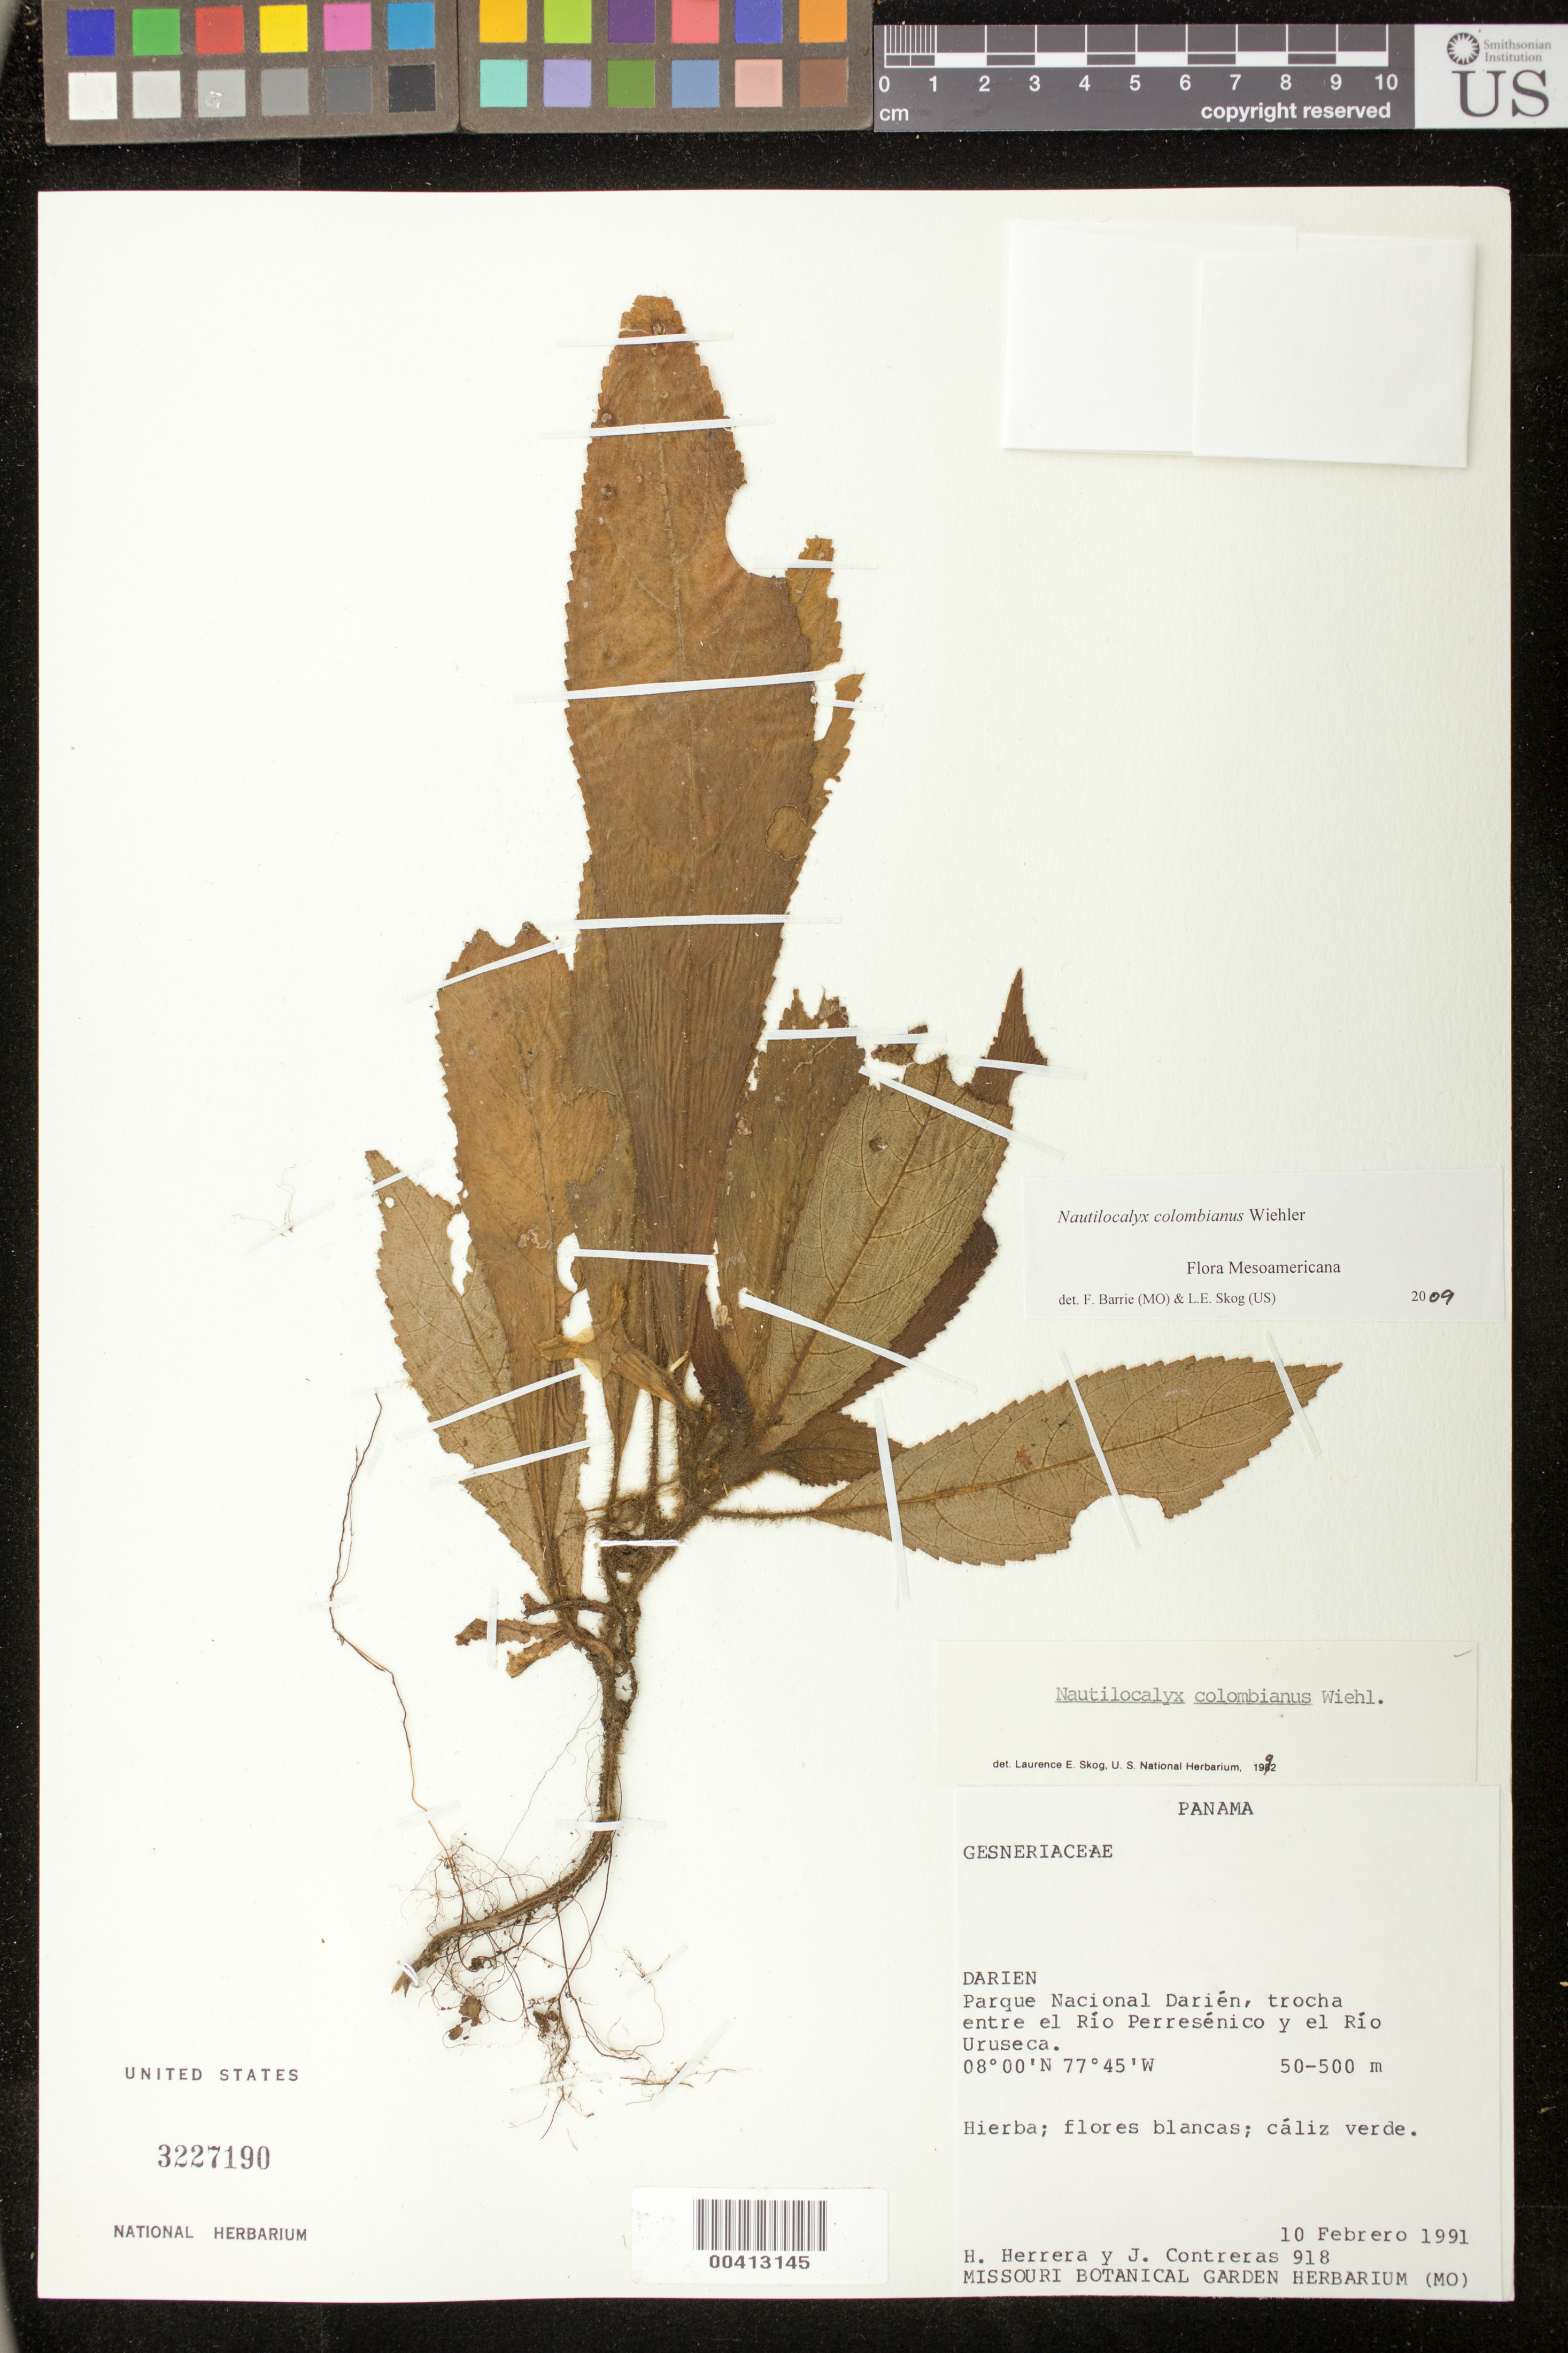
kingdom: Plantae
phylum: Tracheophyta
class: Magnoliopsida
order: Lamiales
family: Gesneriaceae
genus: Nautilocalyx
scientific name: Nautilocalyx colombianus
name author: Wiehler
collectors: H. Herrera & J. Contreras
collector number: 918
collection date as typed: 10 Feb 1991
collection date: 1991-02-10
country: Panama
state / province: Darién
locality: Darien National Park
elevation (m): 50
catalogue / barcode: US 3227190